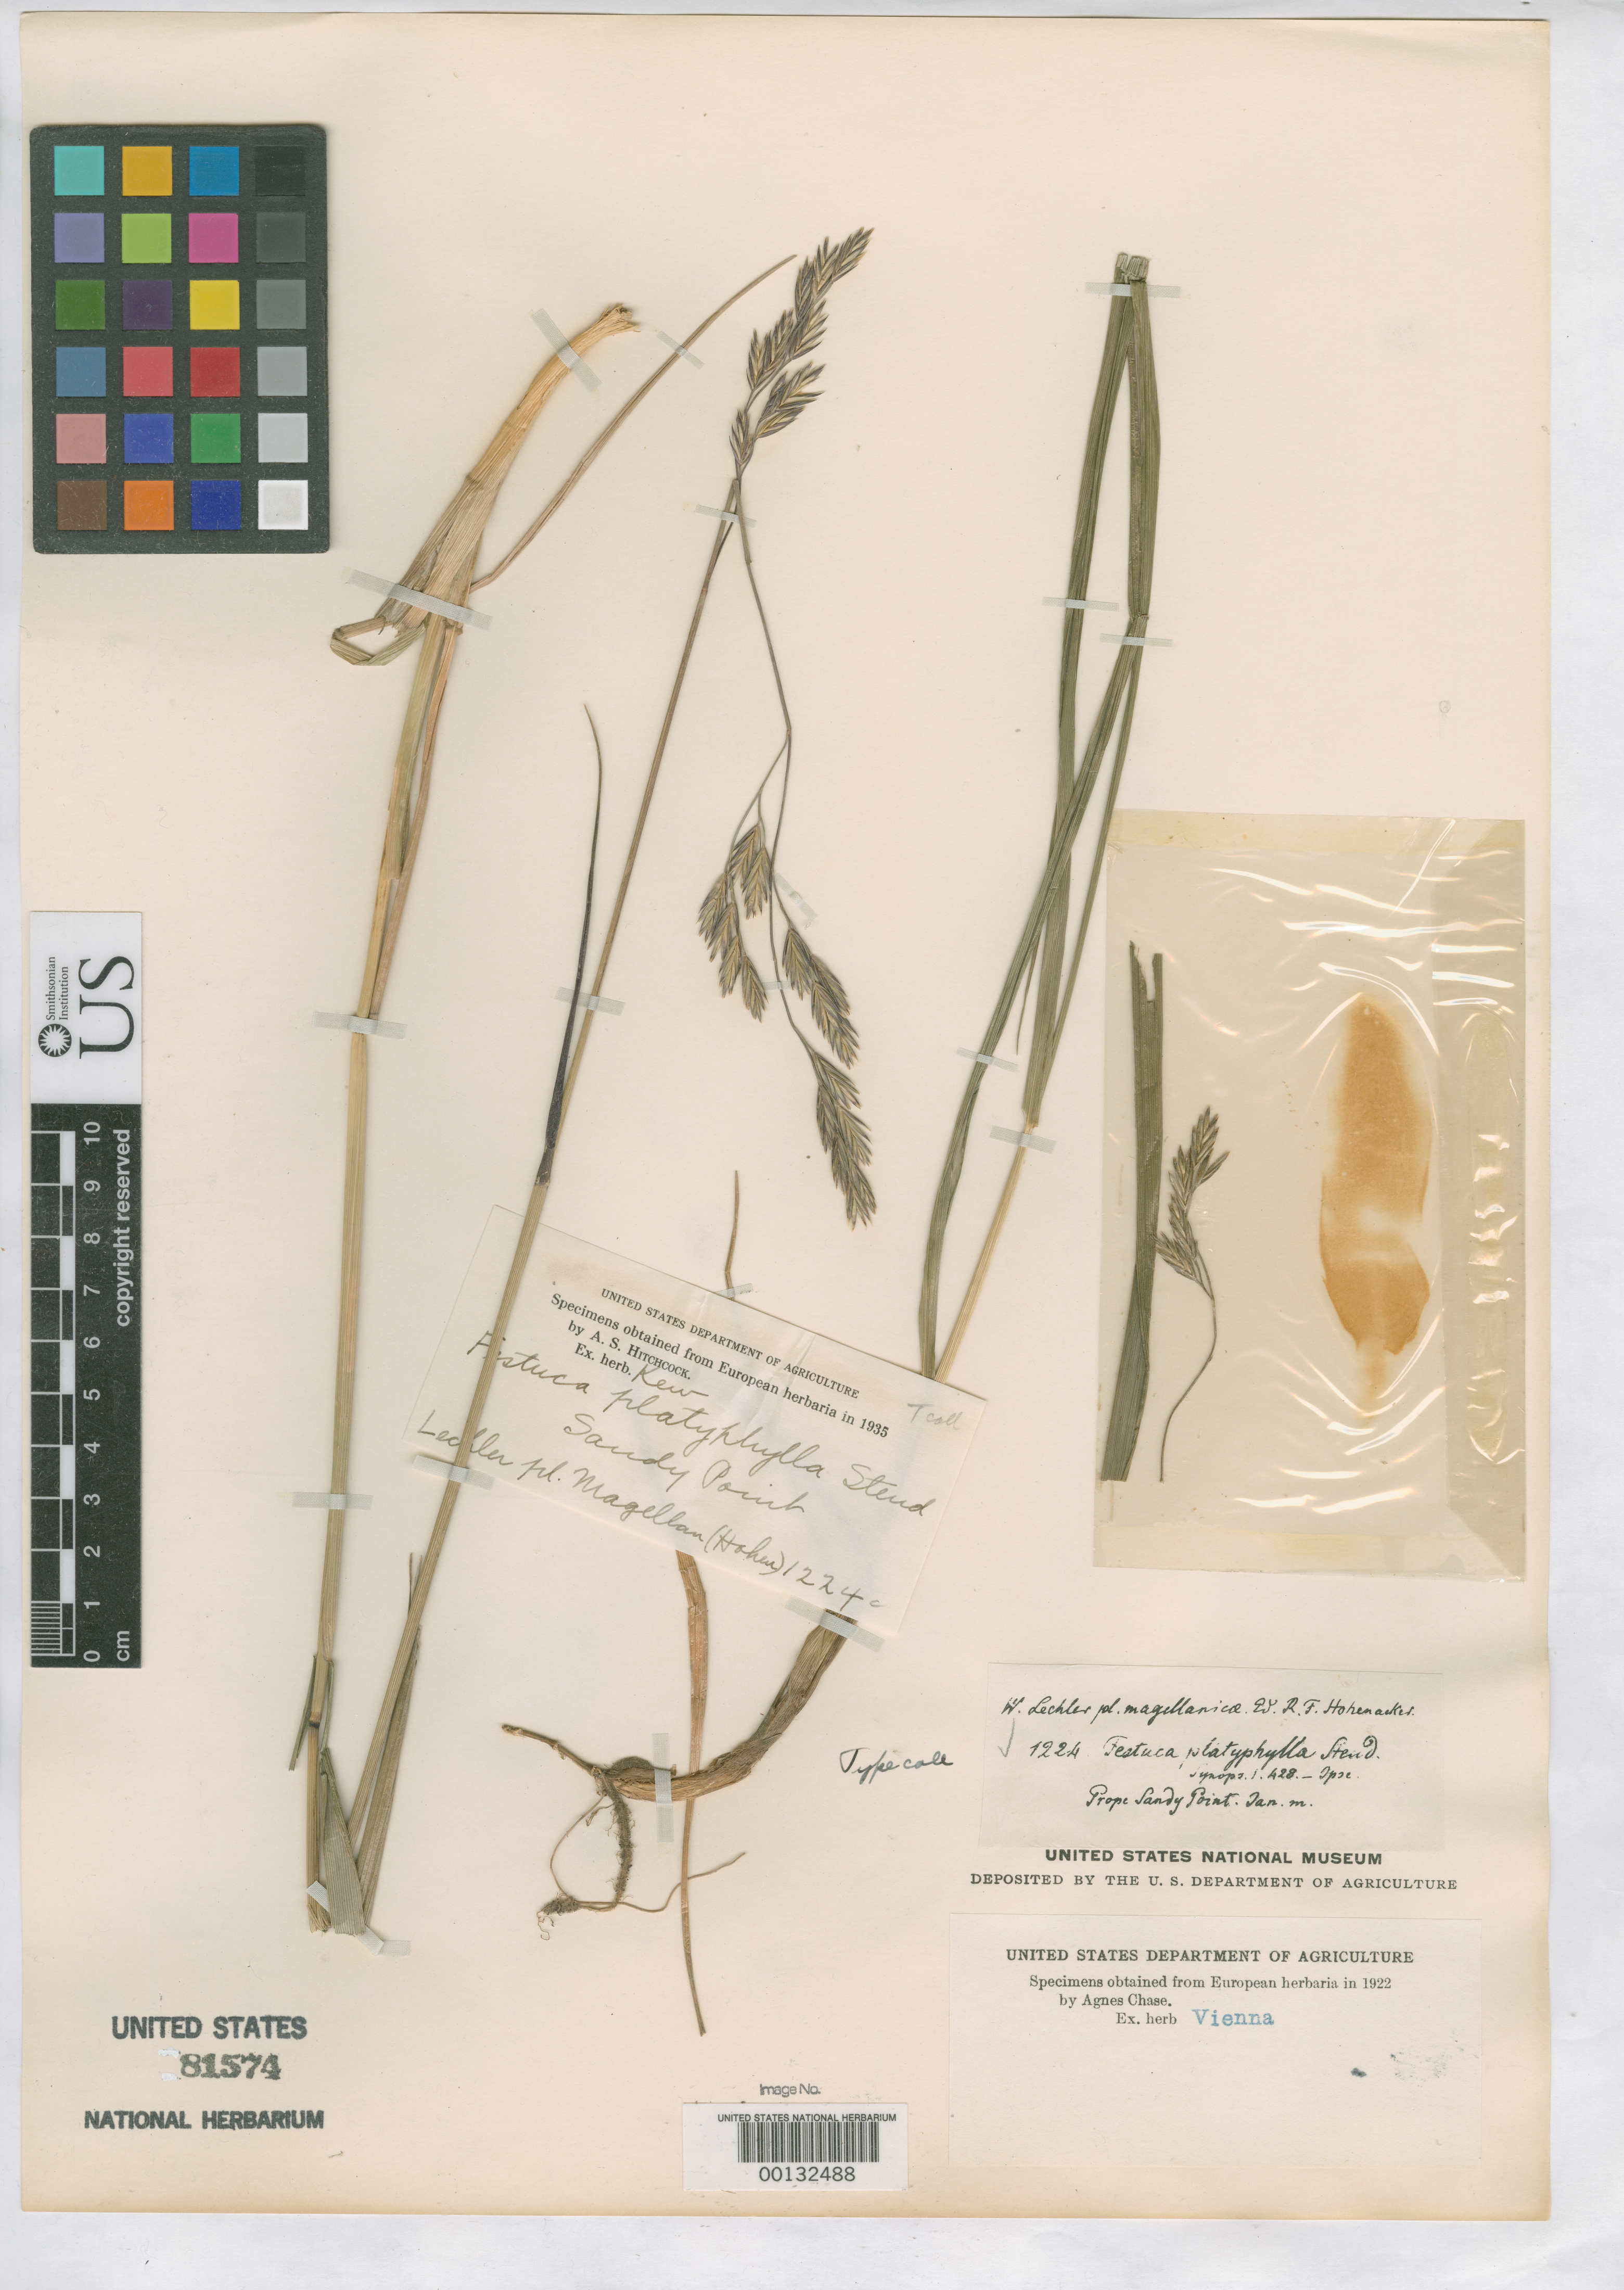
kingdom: Plantae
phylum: Tracheophyta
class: Liliopsida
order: Poales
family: Poaceae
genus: Festuca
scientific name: Festuca platyphylla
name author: Steud.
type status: Type Collection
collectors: W. Lechler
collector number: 1224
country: Chile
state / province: Magallanes y de la Antártica Chilena (XII)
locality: Sandy Point.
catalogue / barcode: US 81574